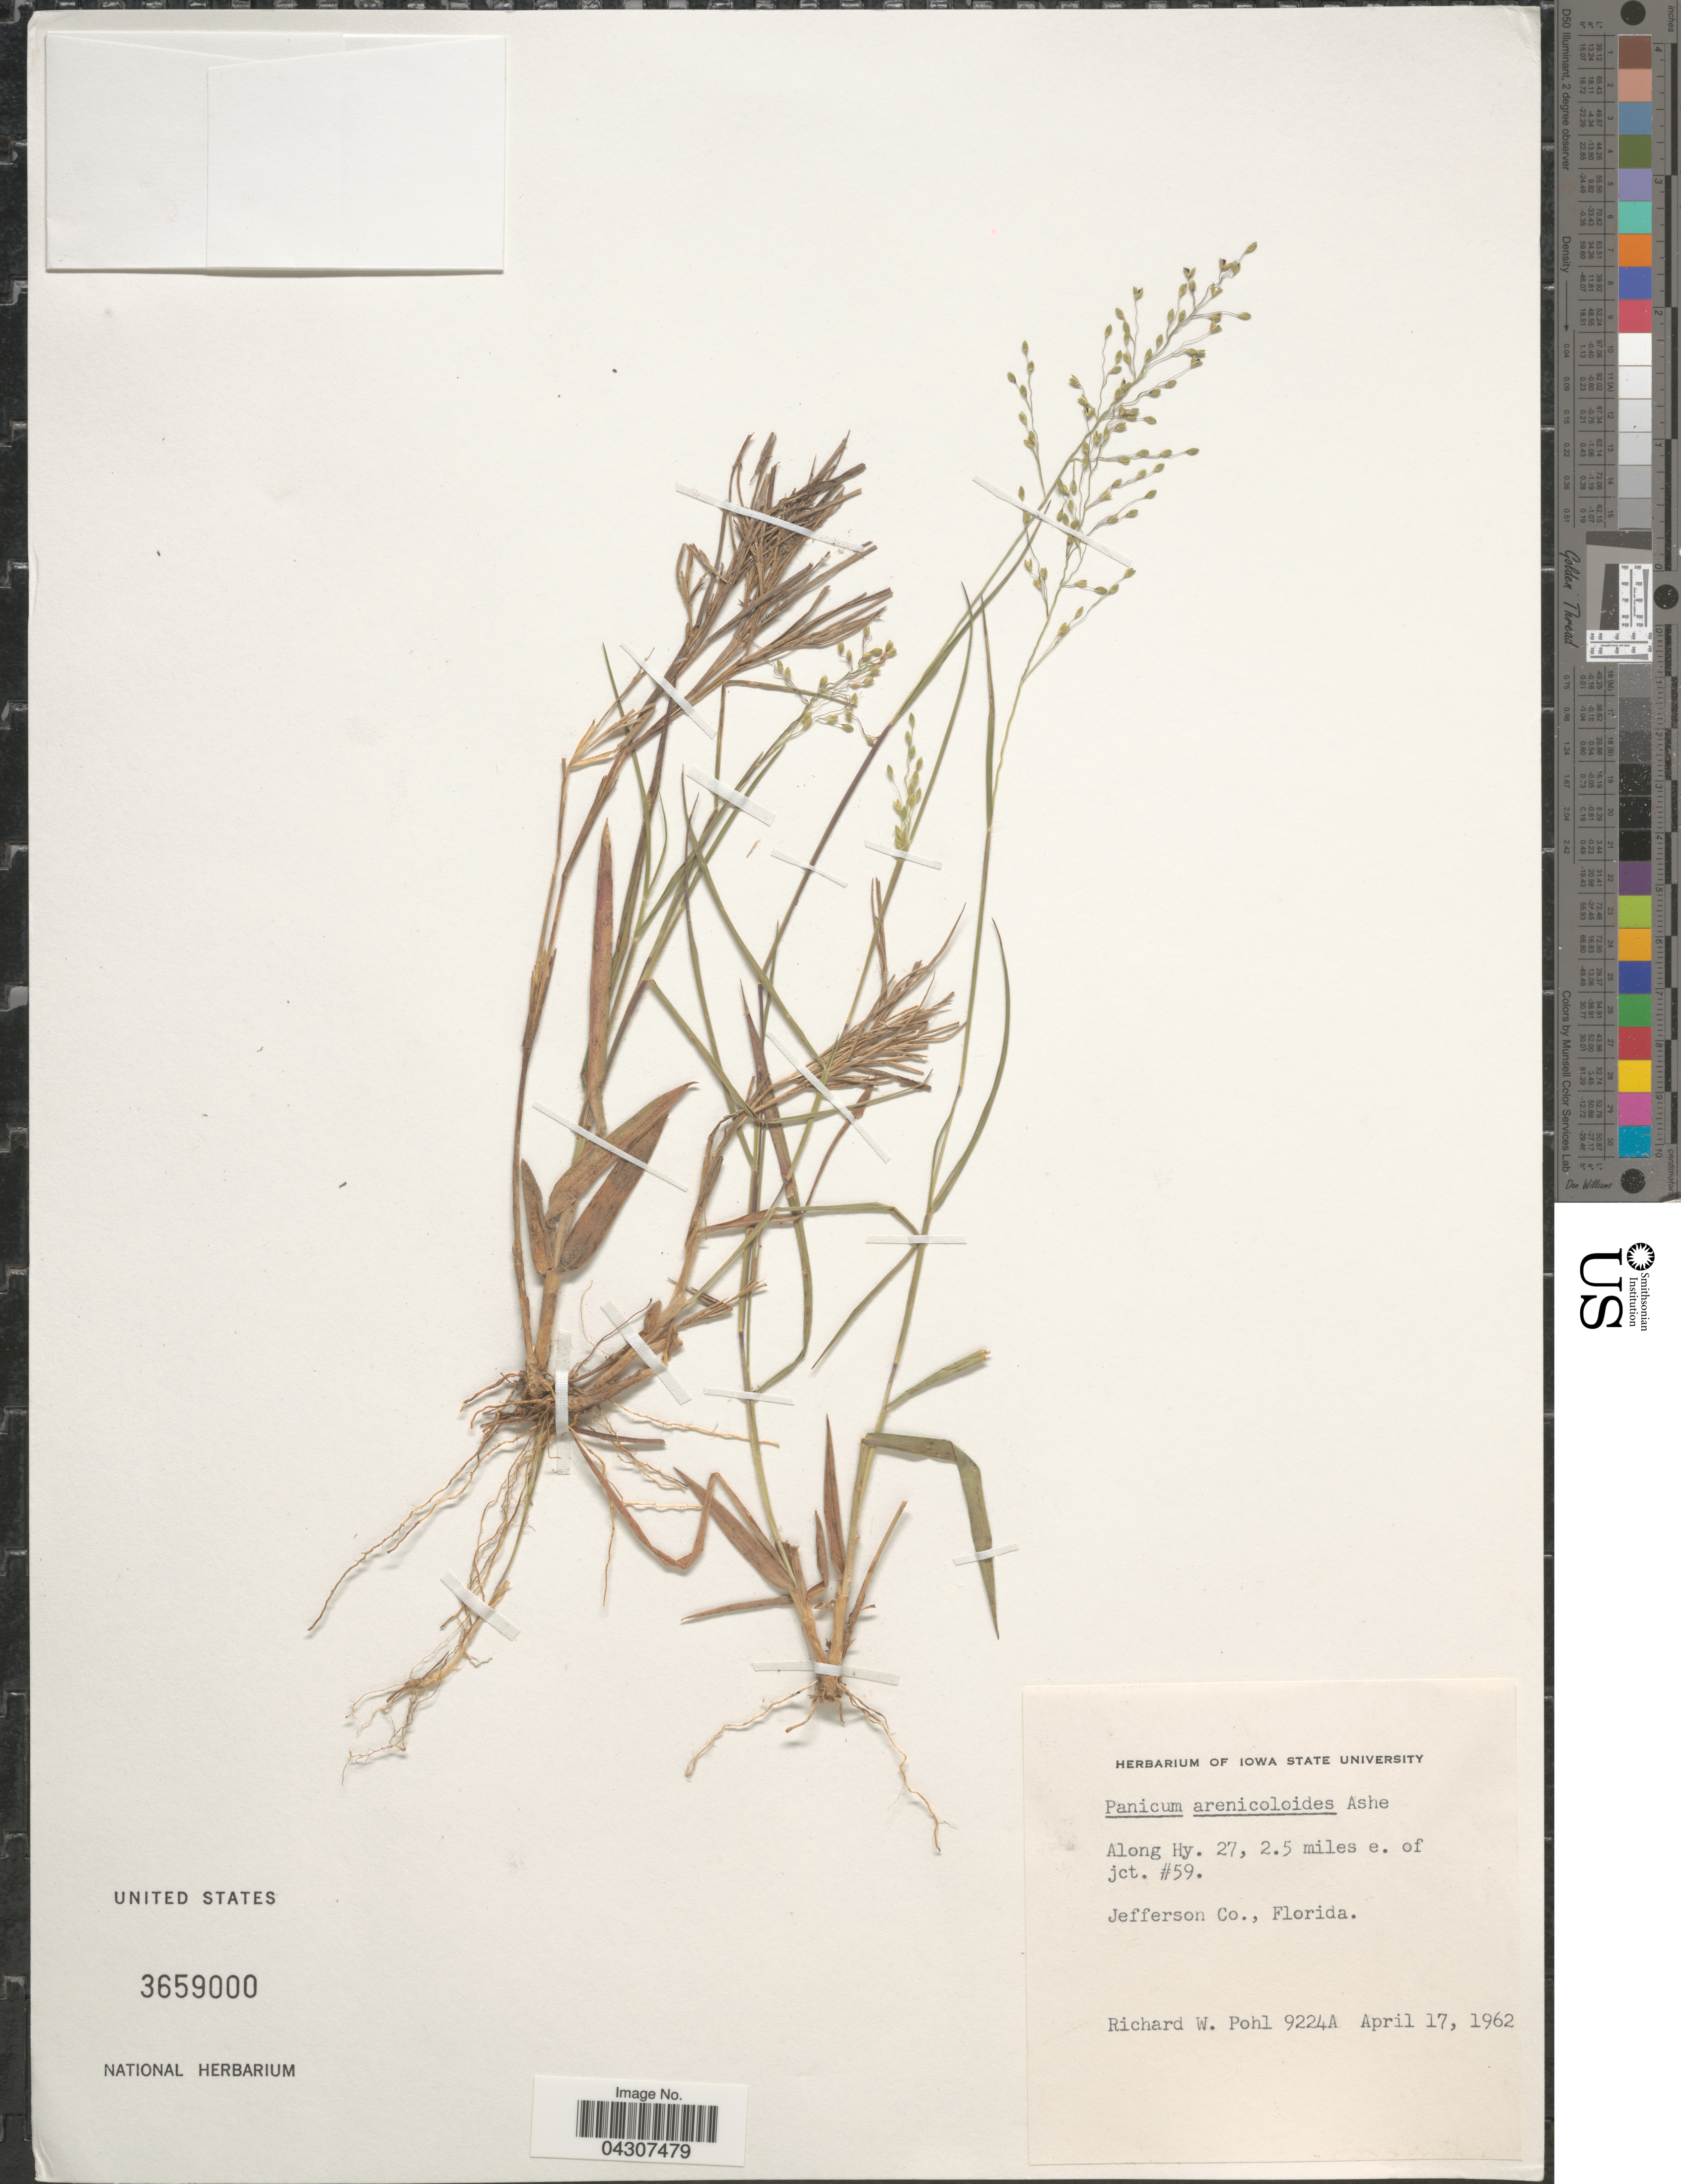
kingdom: Plantae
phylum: Tracheophyta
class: Liliopsida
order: Poales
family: Poaceae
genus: Dichanthelium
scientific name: Dichanthelium aciculare var. ramosum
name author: (Griseb.) Davidse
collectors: R. W. Pohl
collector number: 9224A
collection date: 1962-04-17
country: United States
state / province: Florida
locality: Along Hy. 27, 2.5 miles e. of jct. #59. Jefferson Co.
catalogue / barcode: US 3659000